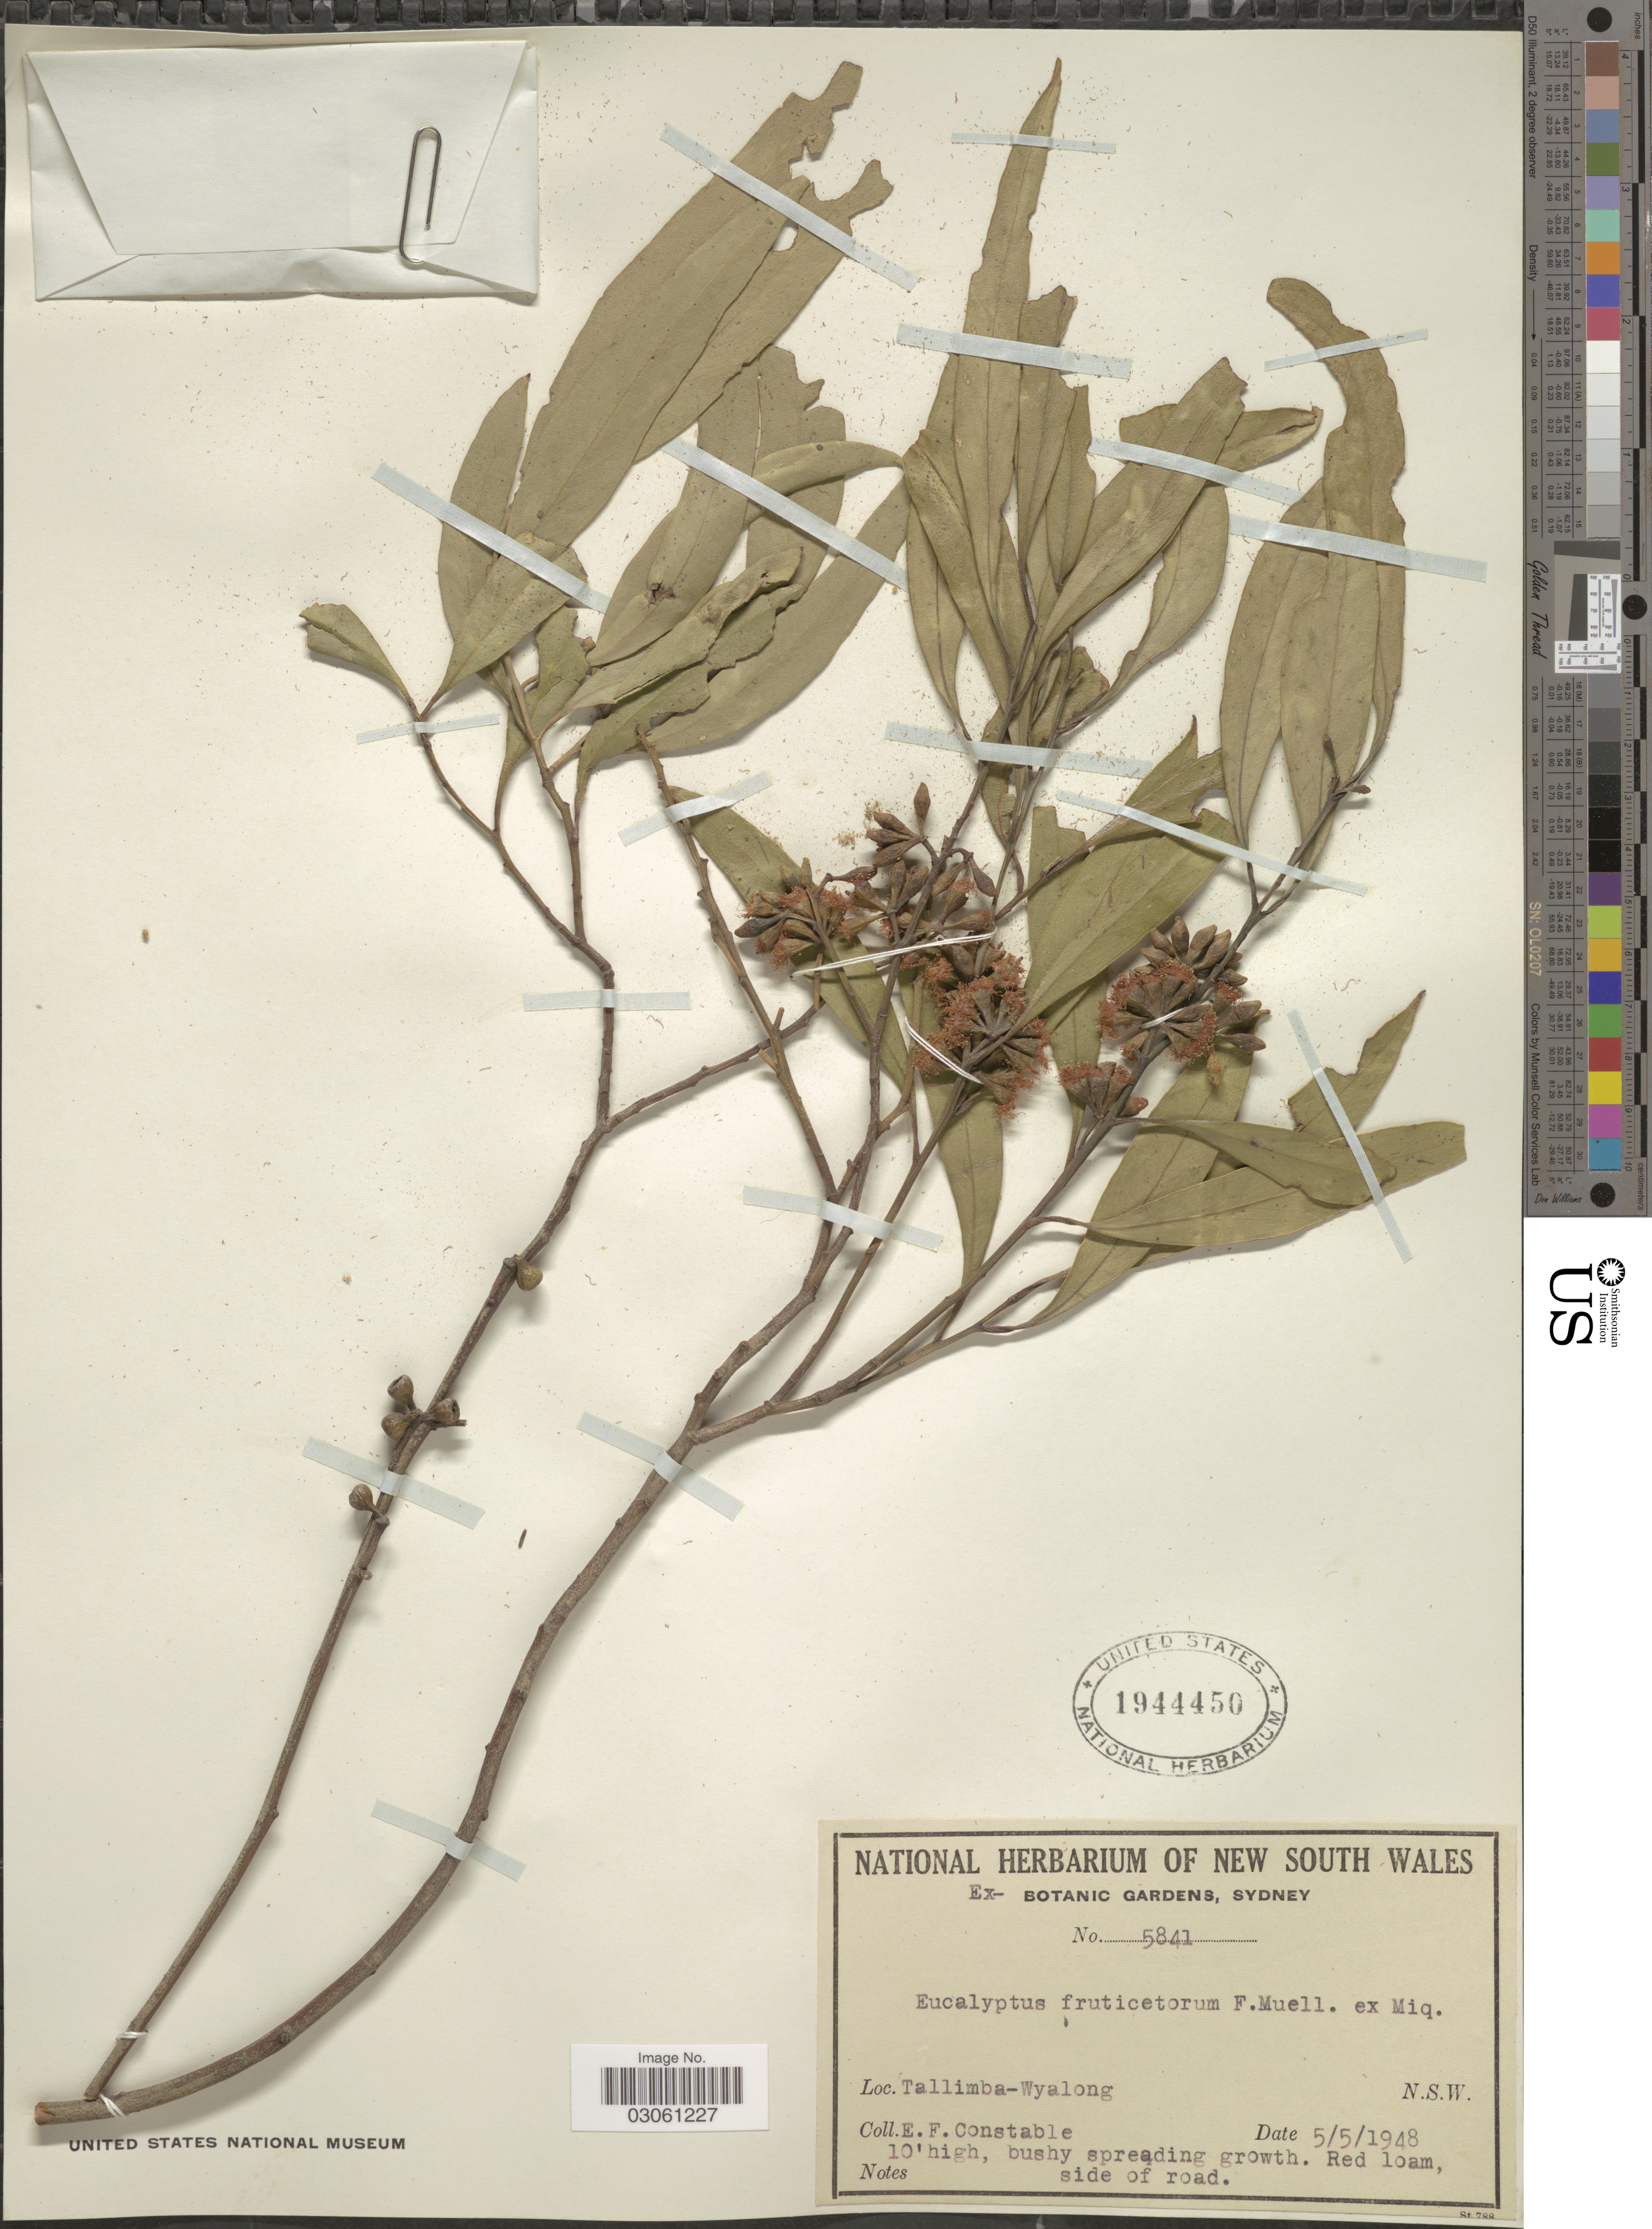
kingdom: Plantae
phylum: Tracheophyta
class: Magnoliopsida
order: Myrtales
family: Myrtaceae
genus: Eucalyptus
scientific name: Eucalyptus fruticetorum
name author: F. Muell. ex Miq.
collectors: E. F. Constable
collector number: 5841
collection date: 1948-05-05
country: Australia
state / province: New South Wales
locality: Tallimba-Wyalong. N.S.W.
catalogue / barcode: US 1944450